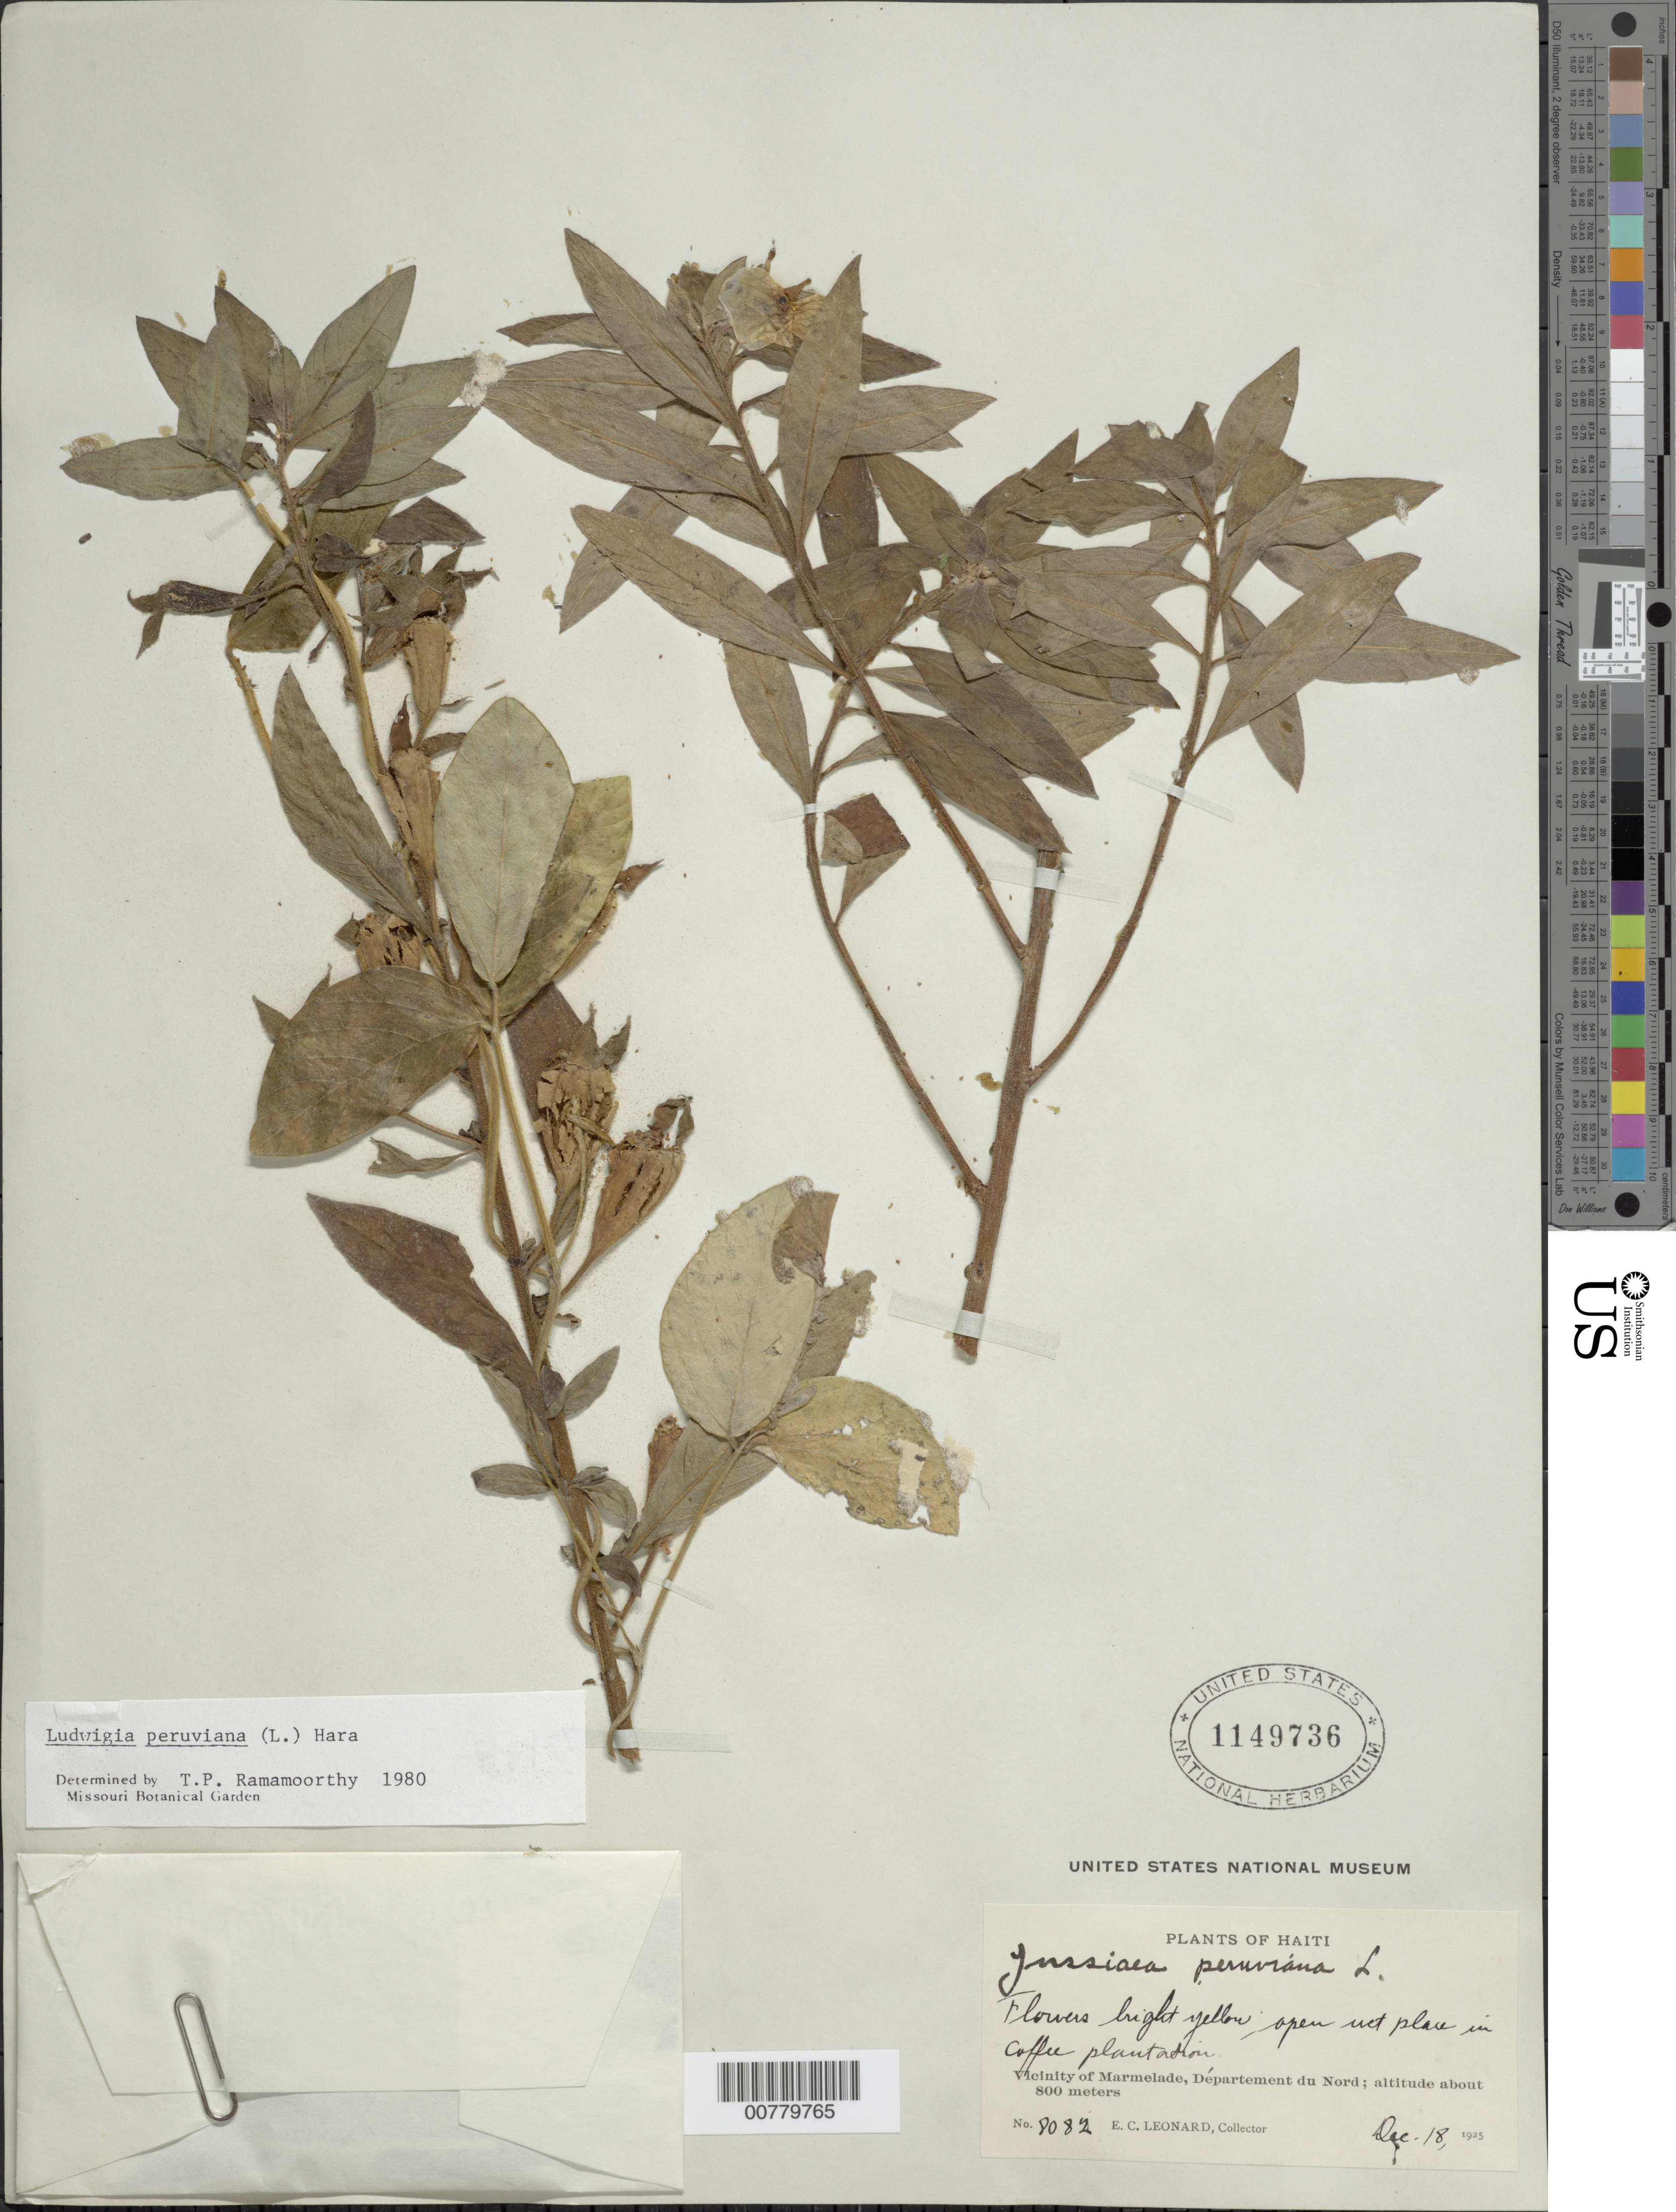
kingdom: Plantae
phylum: Tracheophyta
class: Magnoliopsida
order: Myrtales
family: Onagraceae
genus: Ludwigia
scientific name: Ludwigia peruviana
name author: (L.) H. Hara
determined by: Ramamoorthy, T. P.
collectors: E. C. Leonard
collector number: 8082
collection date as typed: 18 Dec 1925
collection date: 1925-12-18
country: Haiti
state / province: Nord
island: Hispaniola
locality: Vicinity of Marmelade.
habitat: Open wet place in coffee plantation.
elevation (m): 800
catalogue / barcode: US 1149736